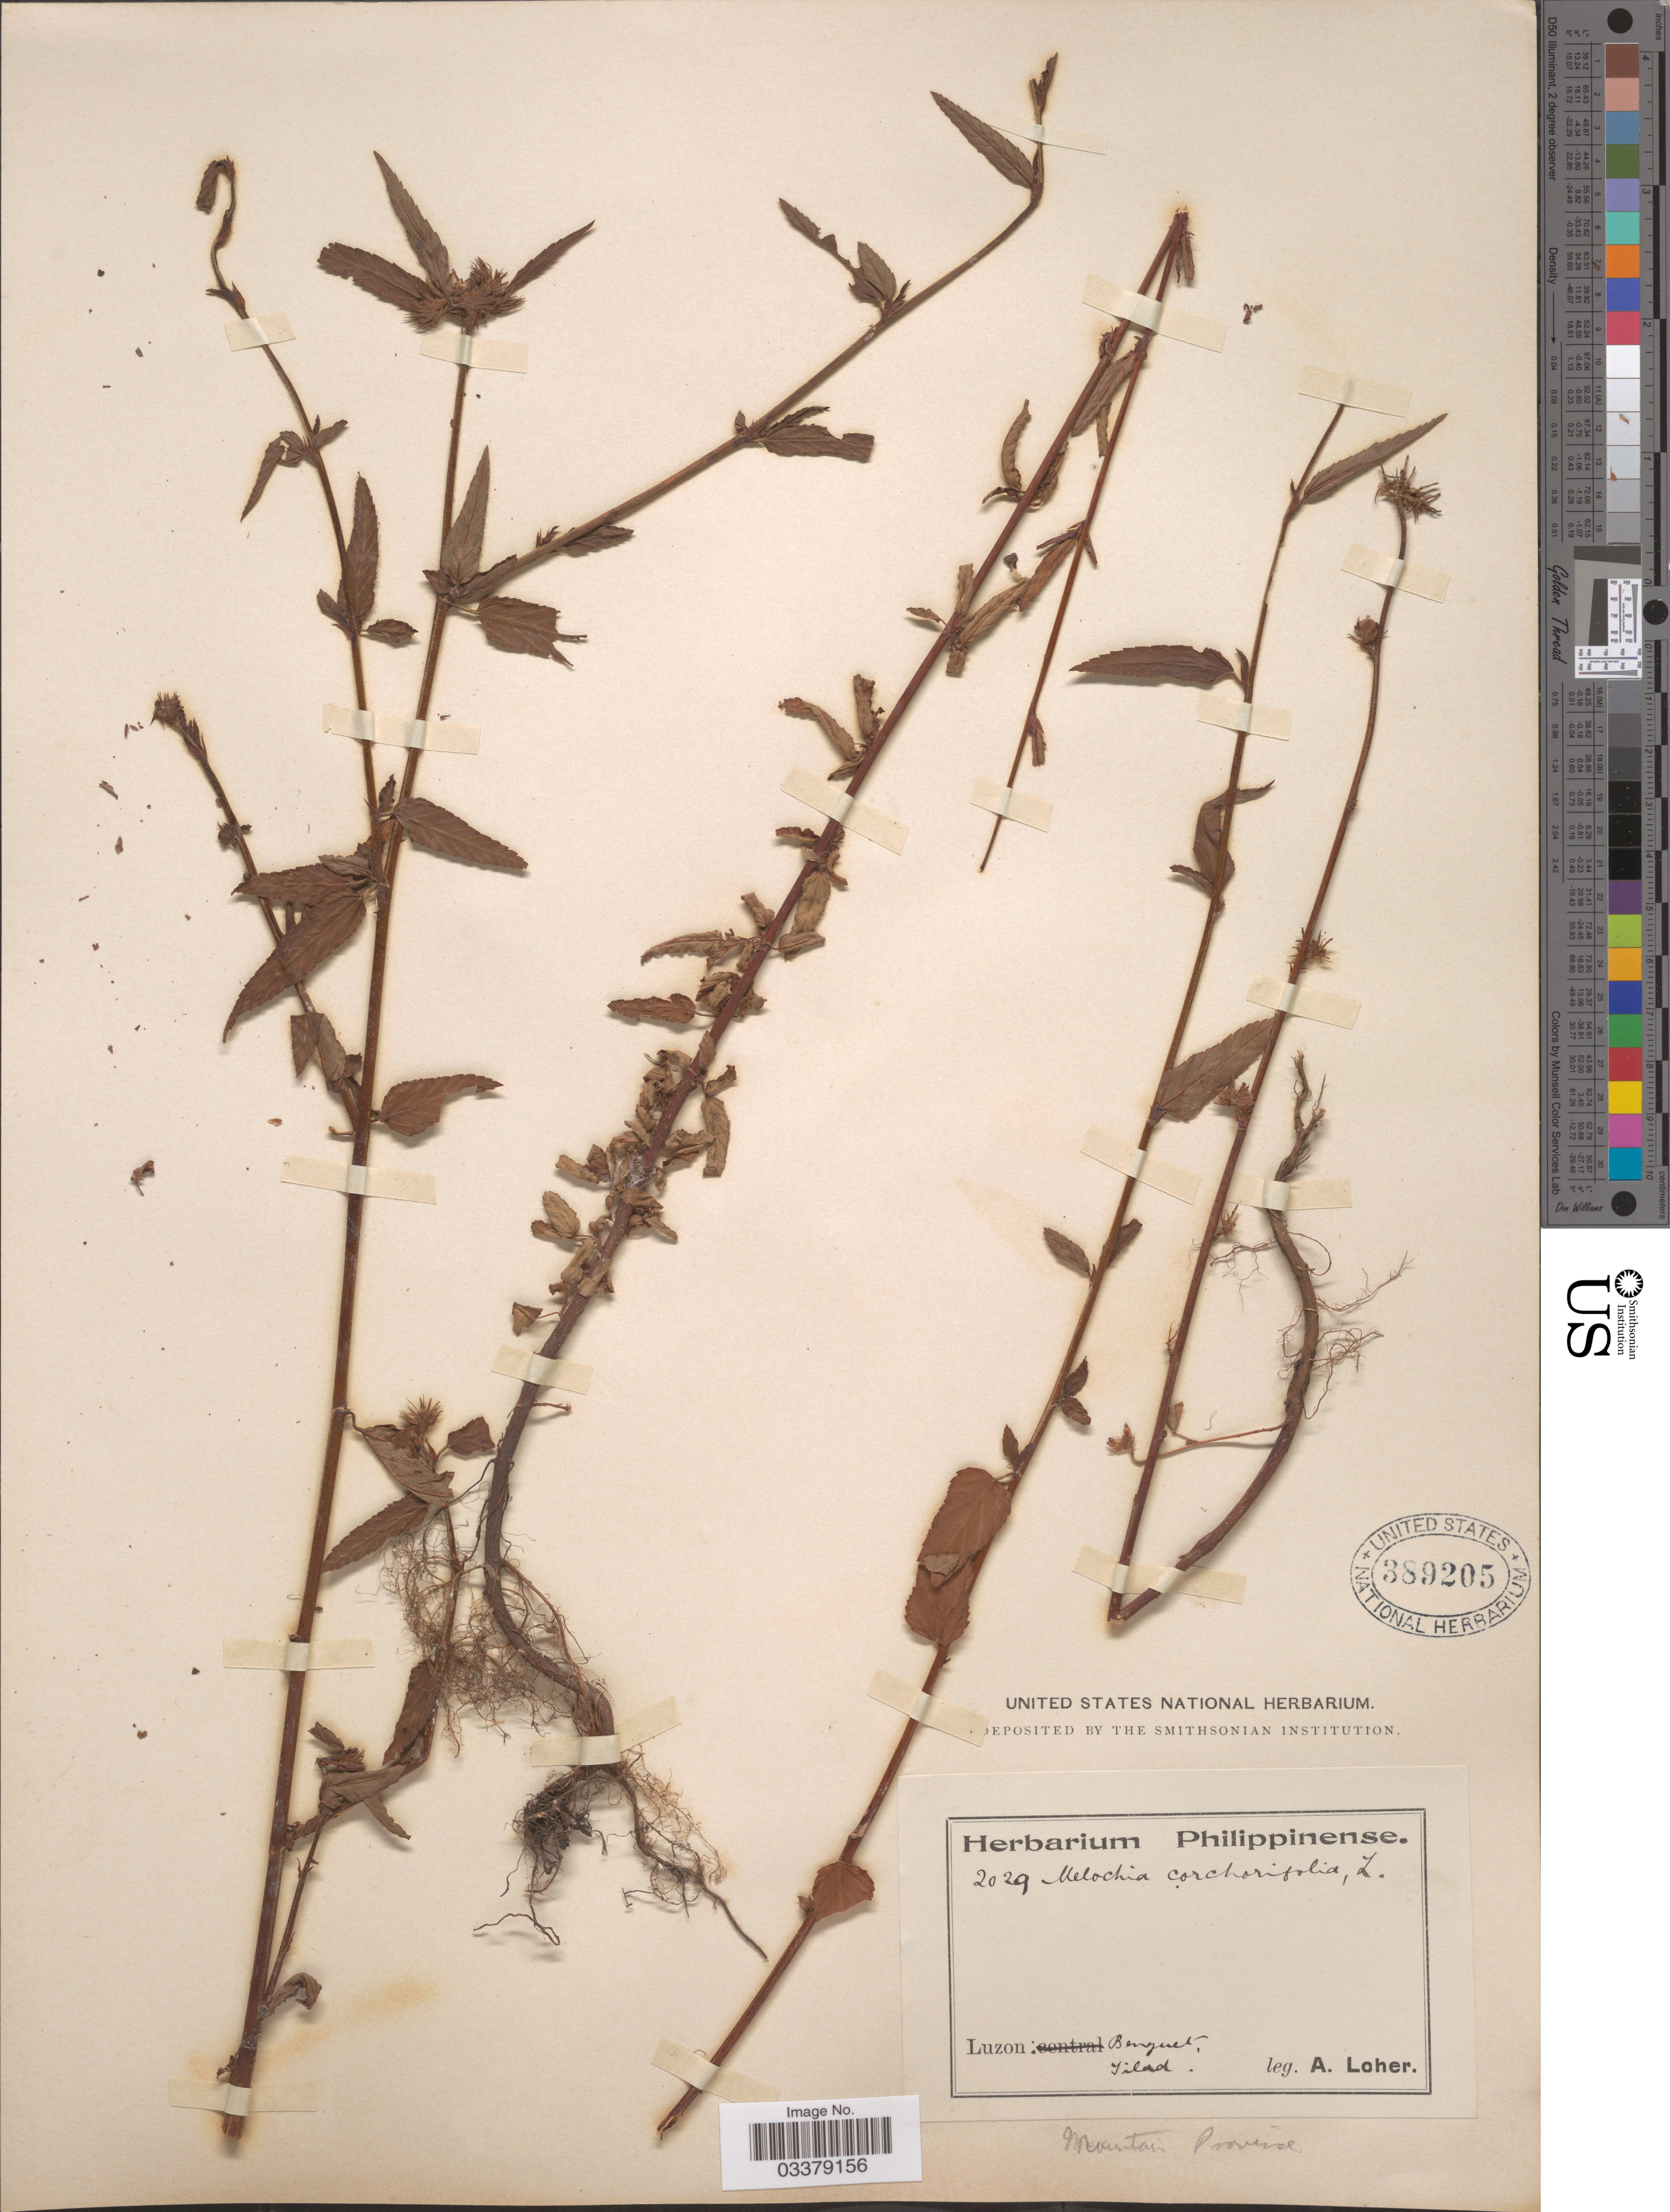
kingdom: Plantae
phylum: Tracheophyta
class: Magnoliopsida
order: Malvales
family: Malvaceae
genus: Melochia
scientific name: Melochia corchorifolia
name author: L.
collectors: A. Loher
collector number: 2029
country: Philippines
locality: Luzon: Benguet, Tilad. Mountain Province.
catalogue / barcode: US 389205